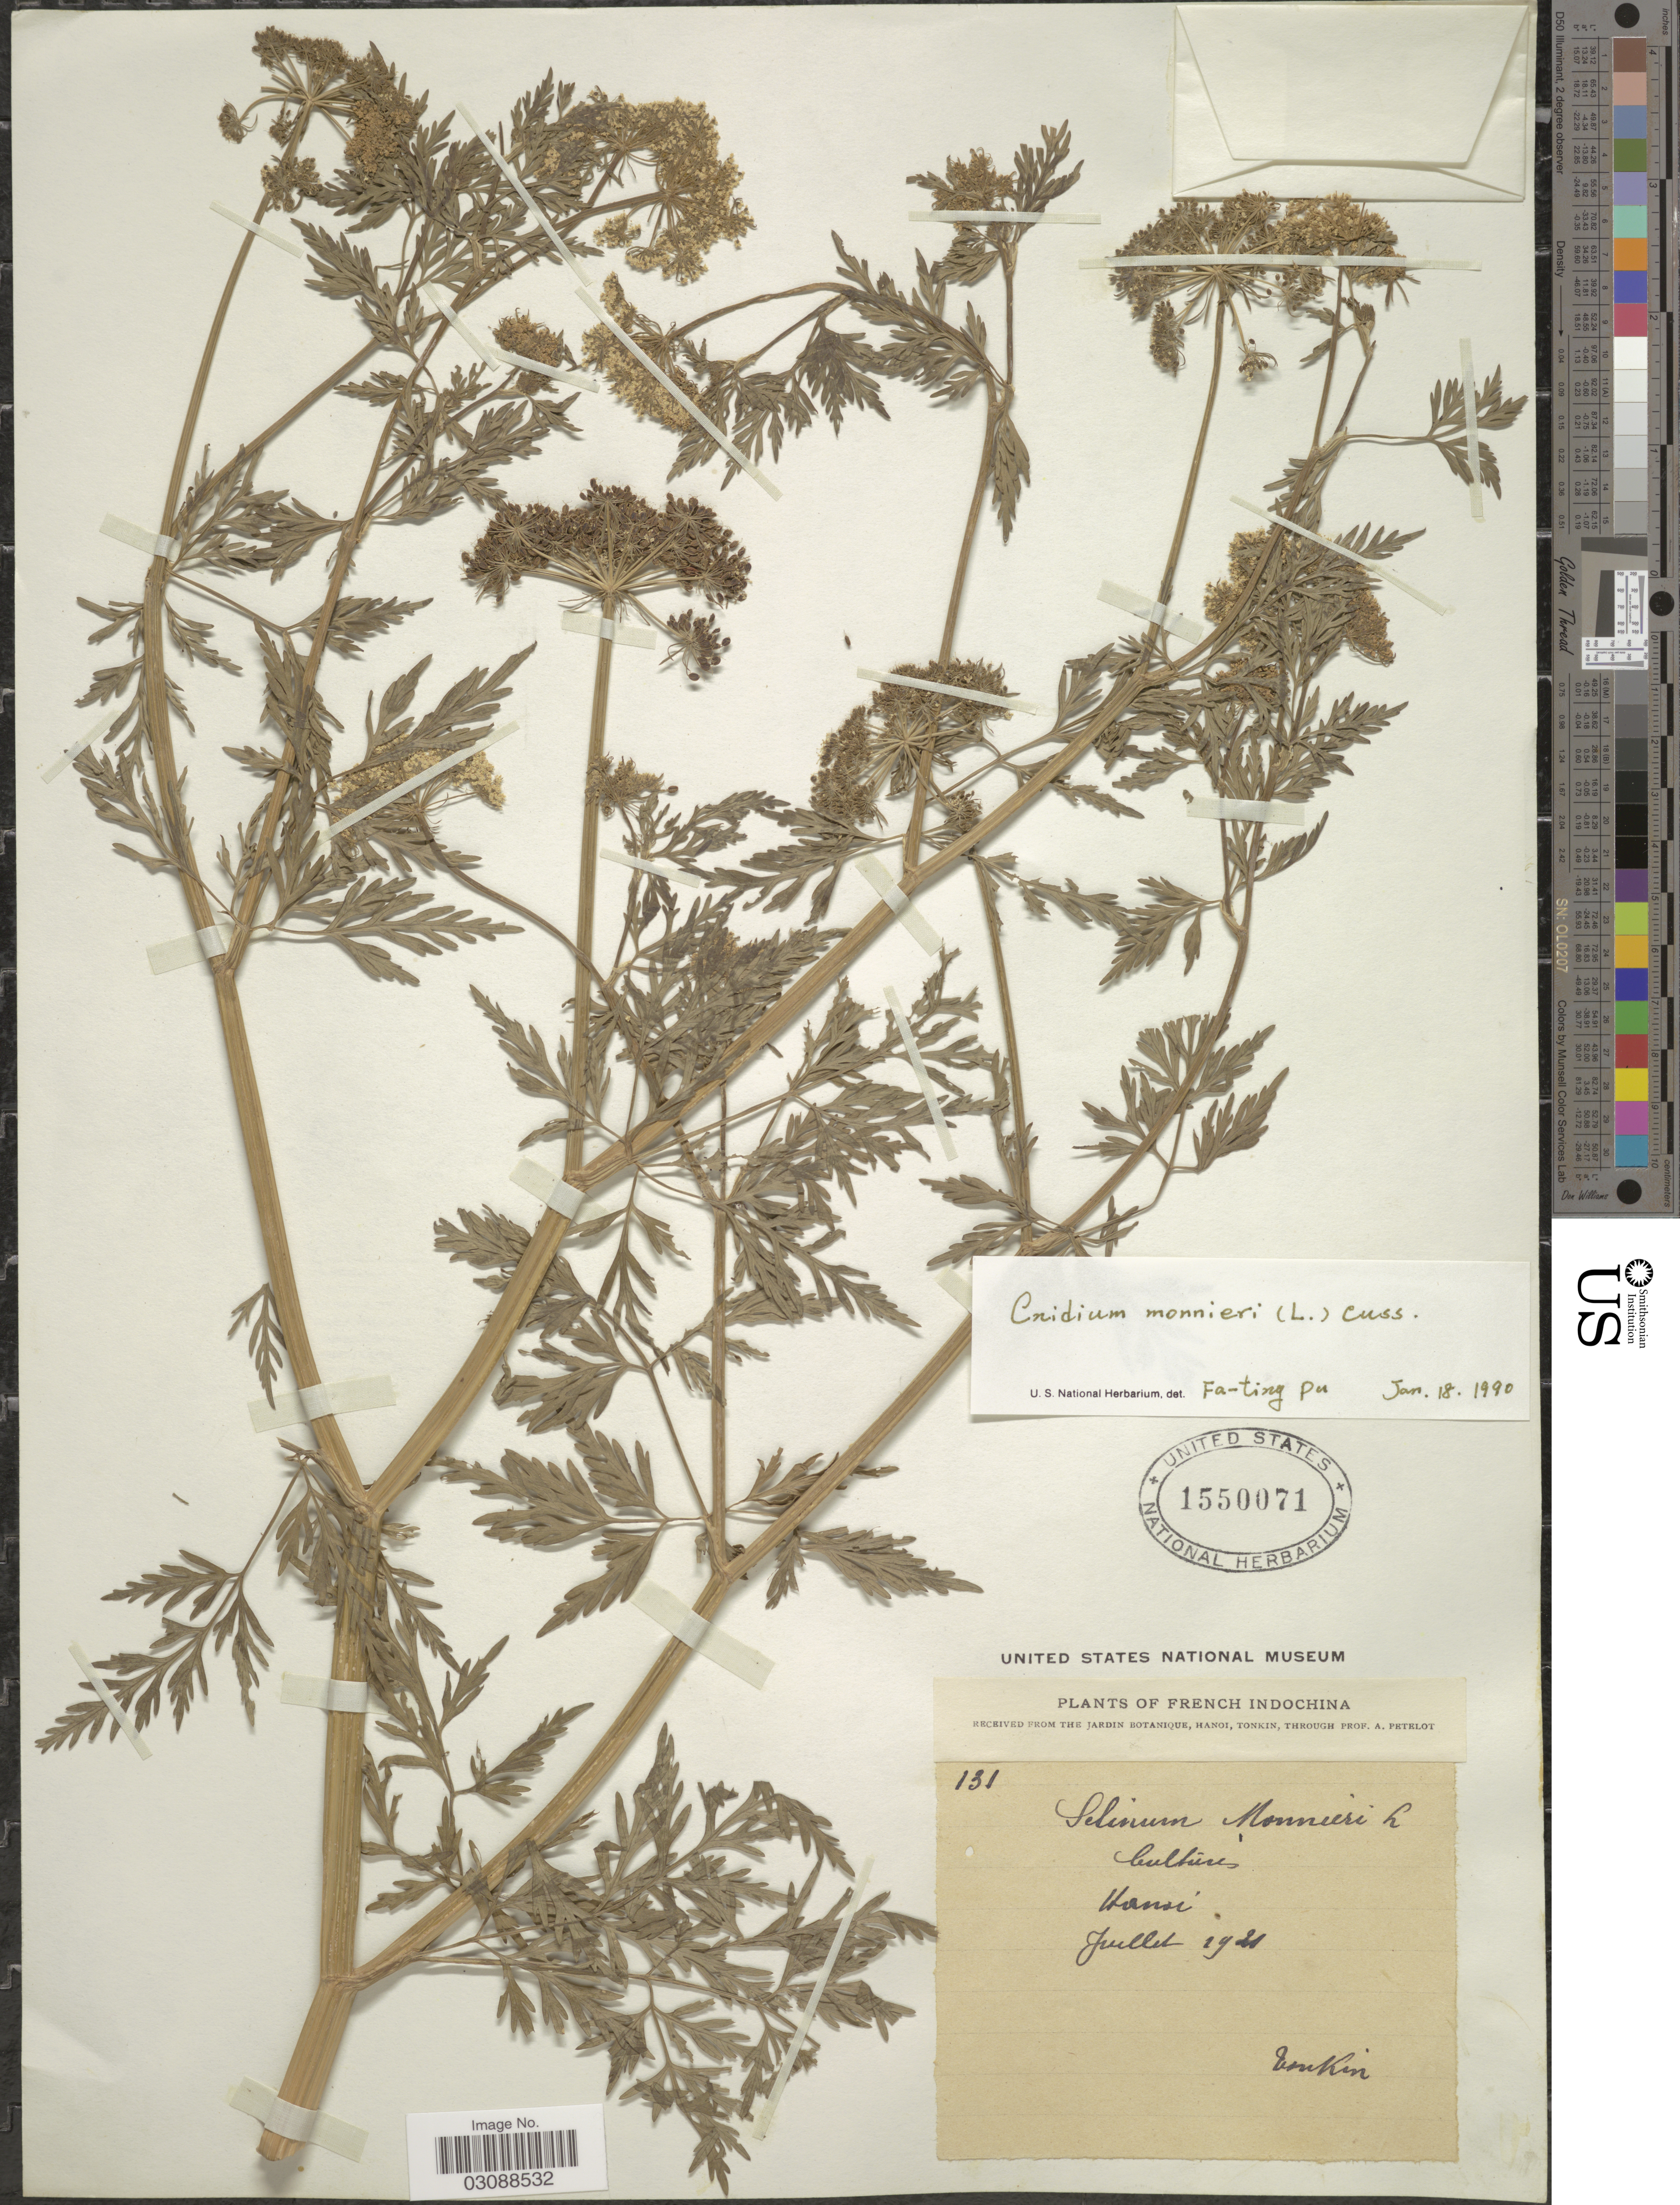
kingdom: Plantae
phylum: Tracheophyta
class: Magnoliopsida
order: Apiales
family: Apiaceae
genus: Cnidium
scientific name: Cnidium monnieri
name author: (L.) Cusson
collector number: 131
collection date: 1921-07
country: Vietnam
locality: French Indochina. Hanoi.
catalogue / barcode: US 1550071